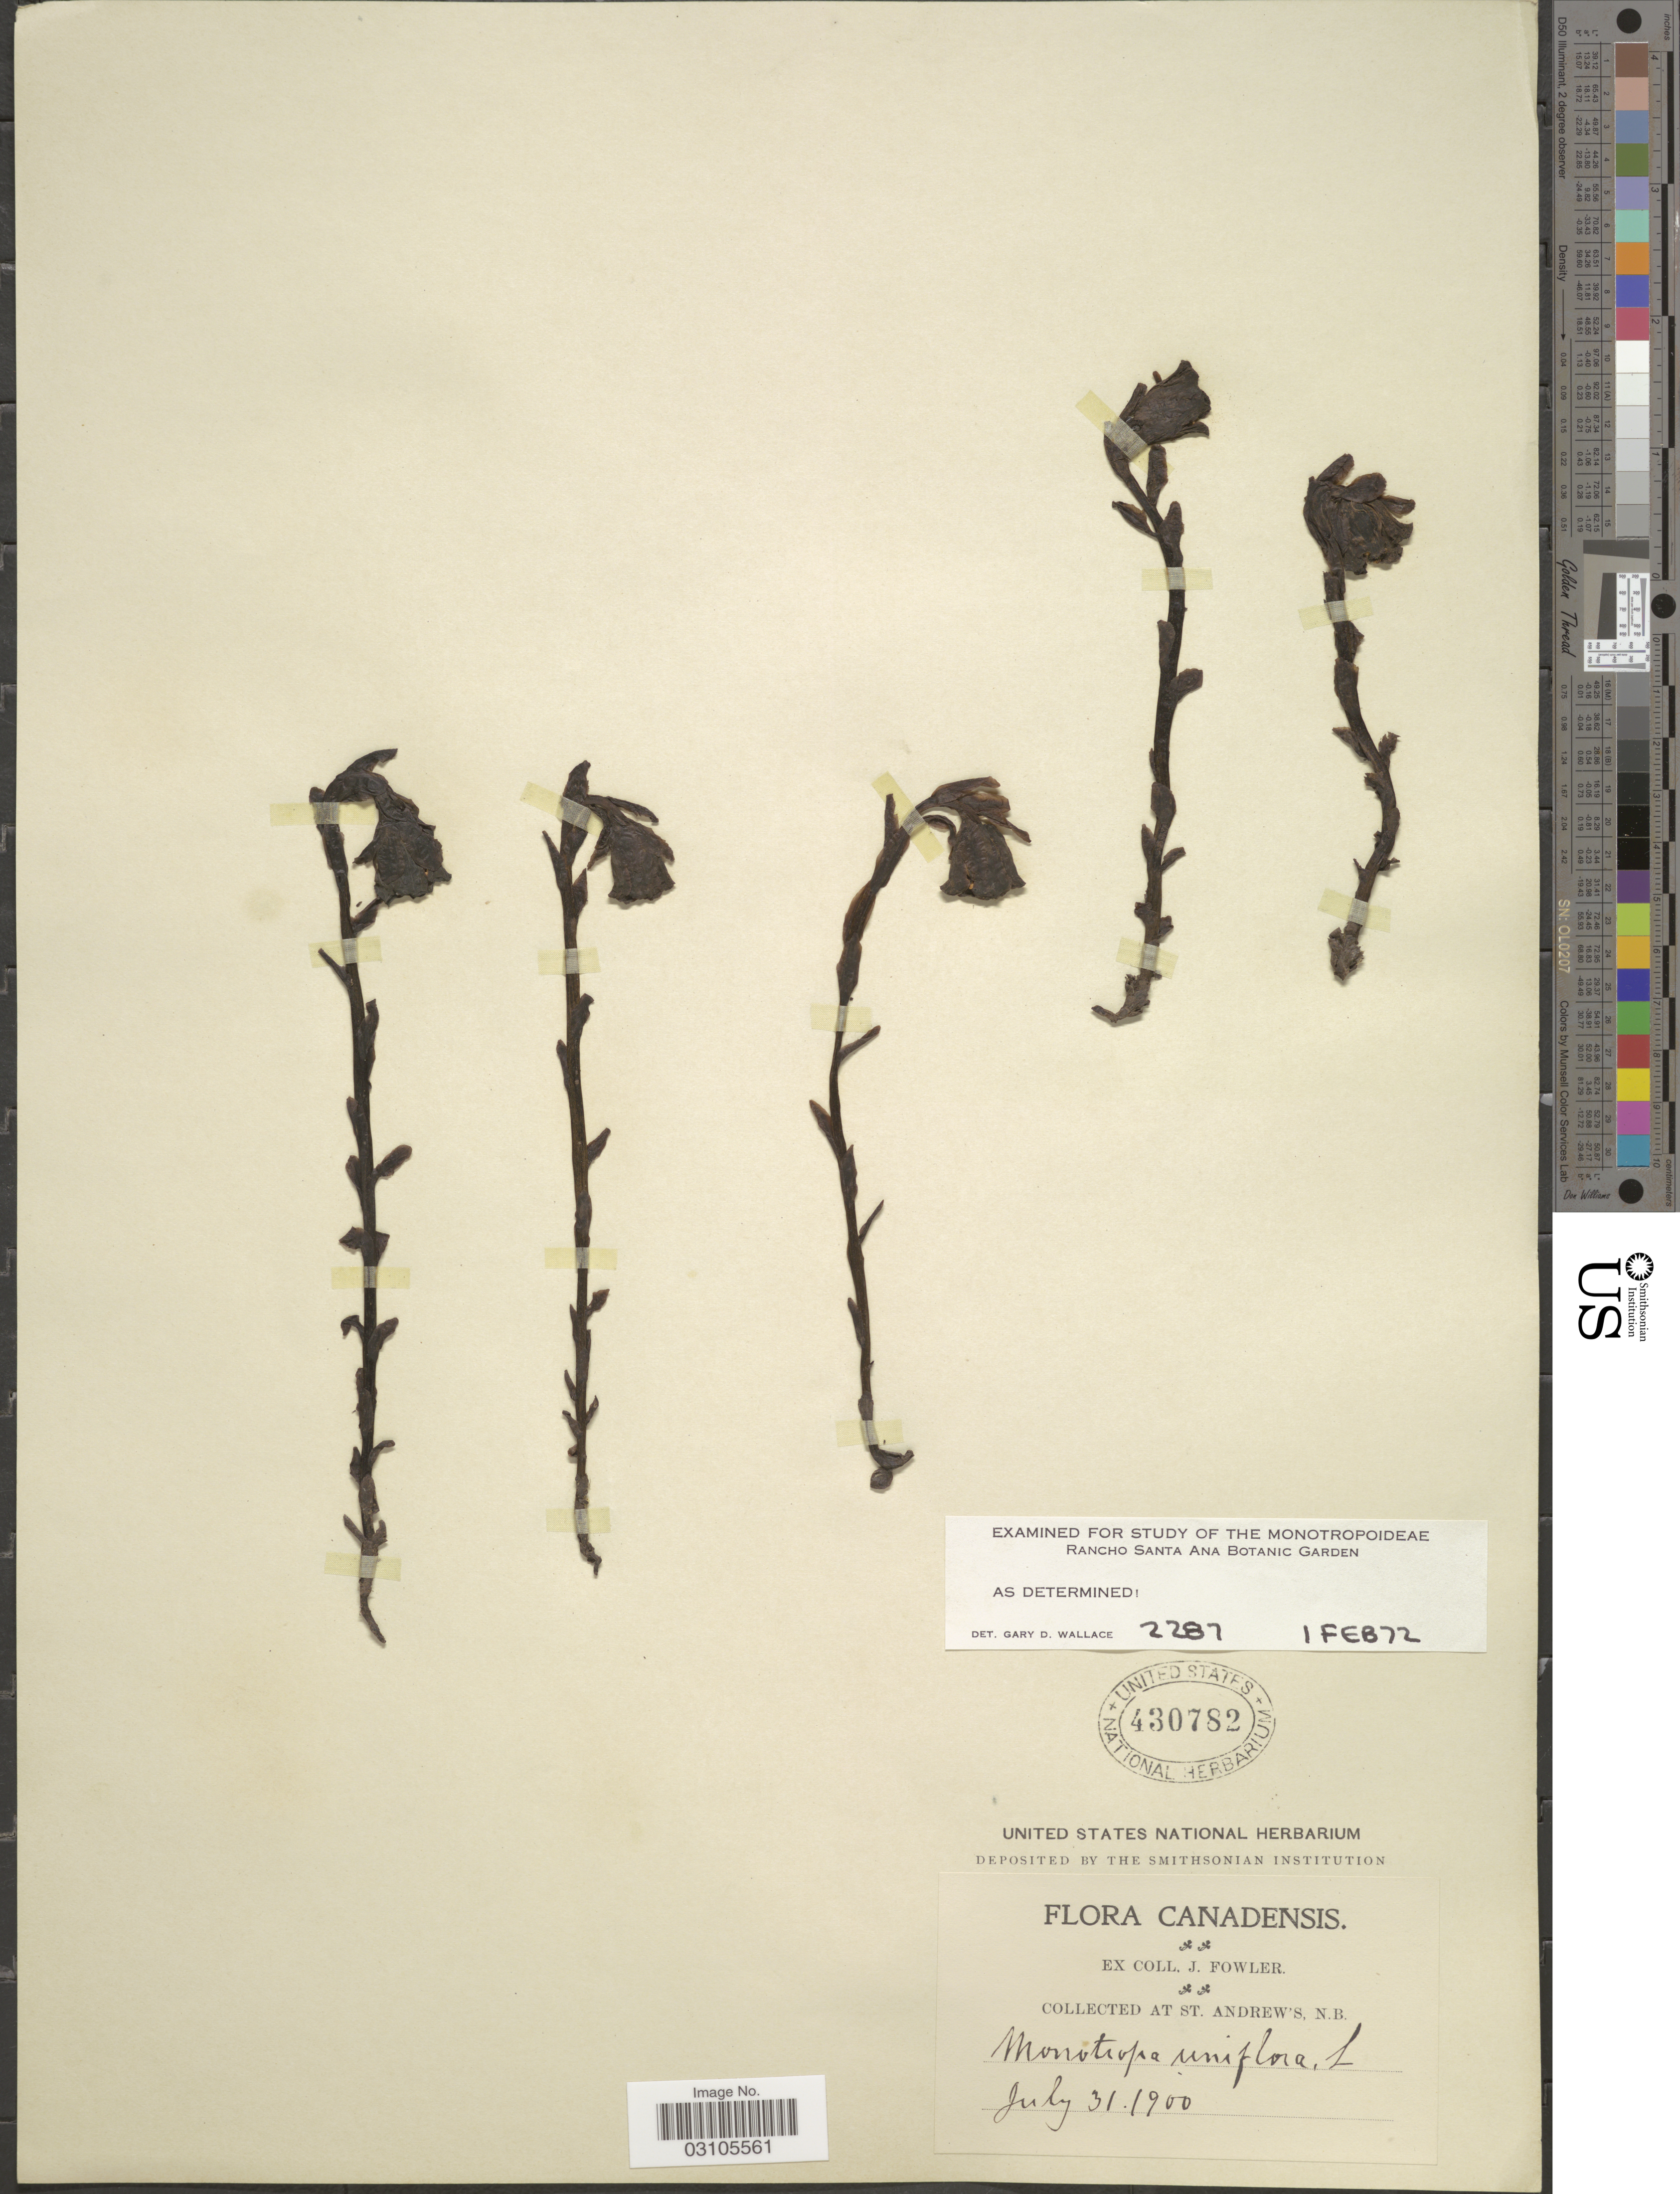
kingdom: Plantae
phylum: Tracheophyta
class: Magnoliopsida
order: Ericales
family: Ericaceae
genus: Monotropa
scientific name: Monotropa uniflora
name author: L.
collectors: J. Fowler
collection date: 1900-07-31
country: Canada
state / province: New Brunswick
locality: At St. Andrews.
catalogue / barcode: US 430782